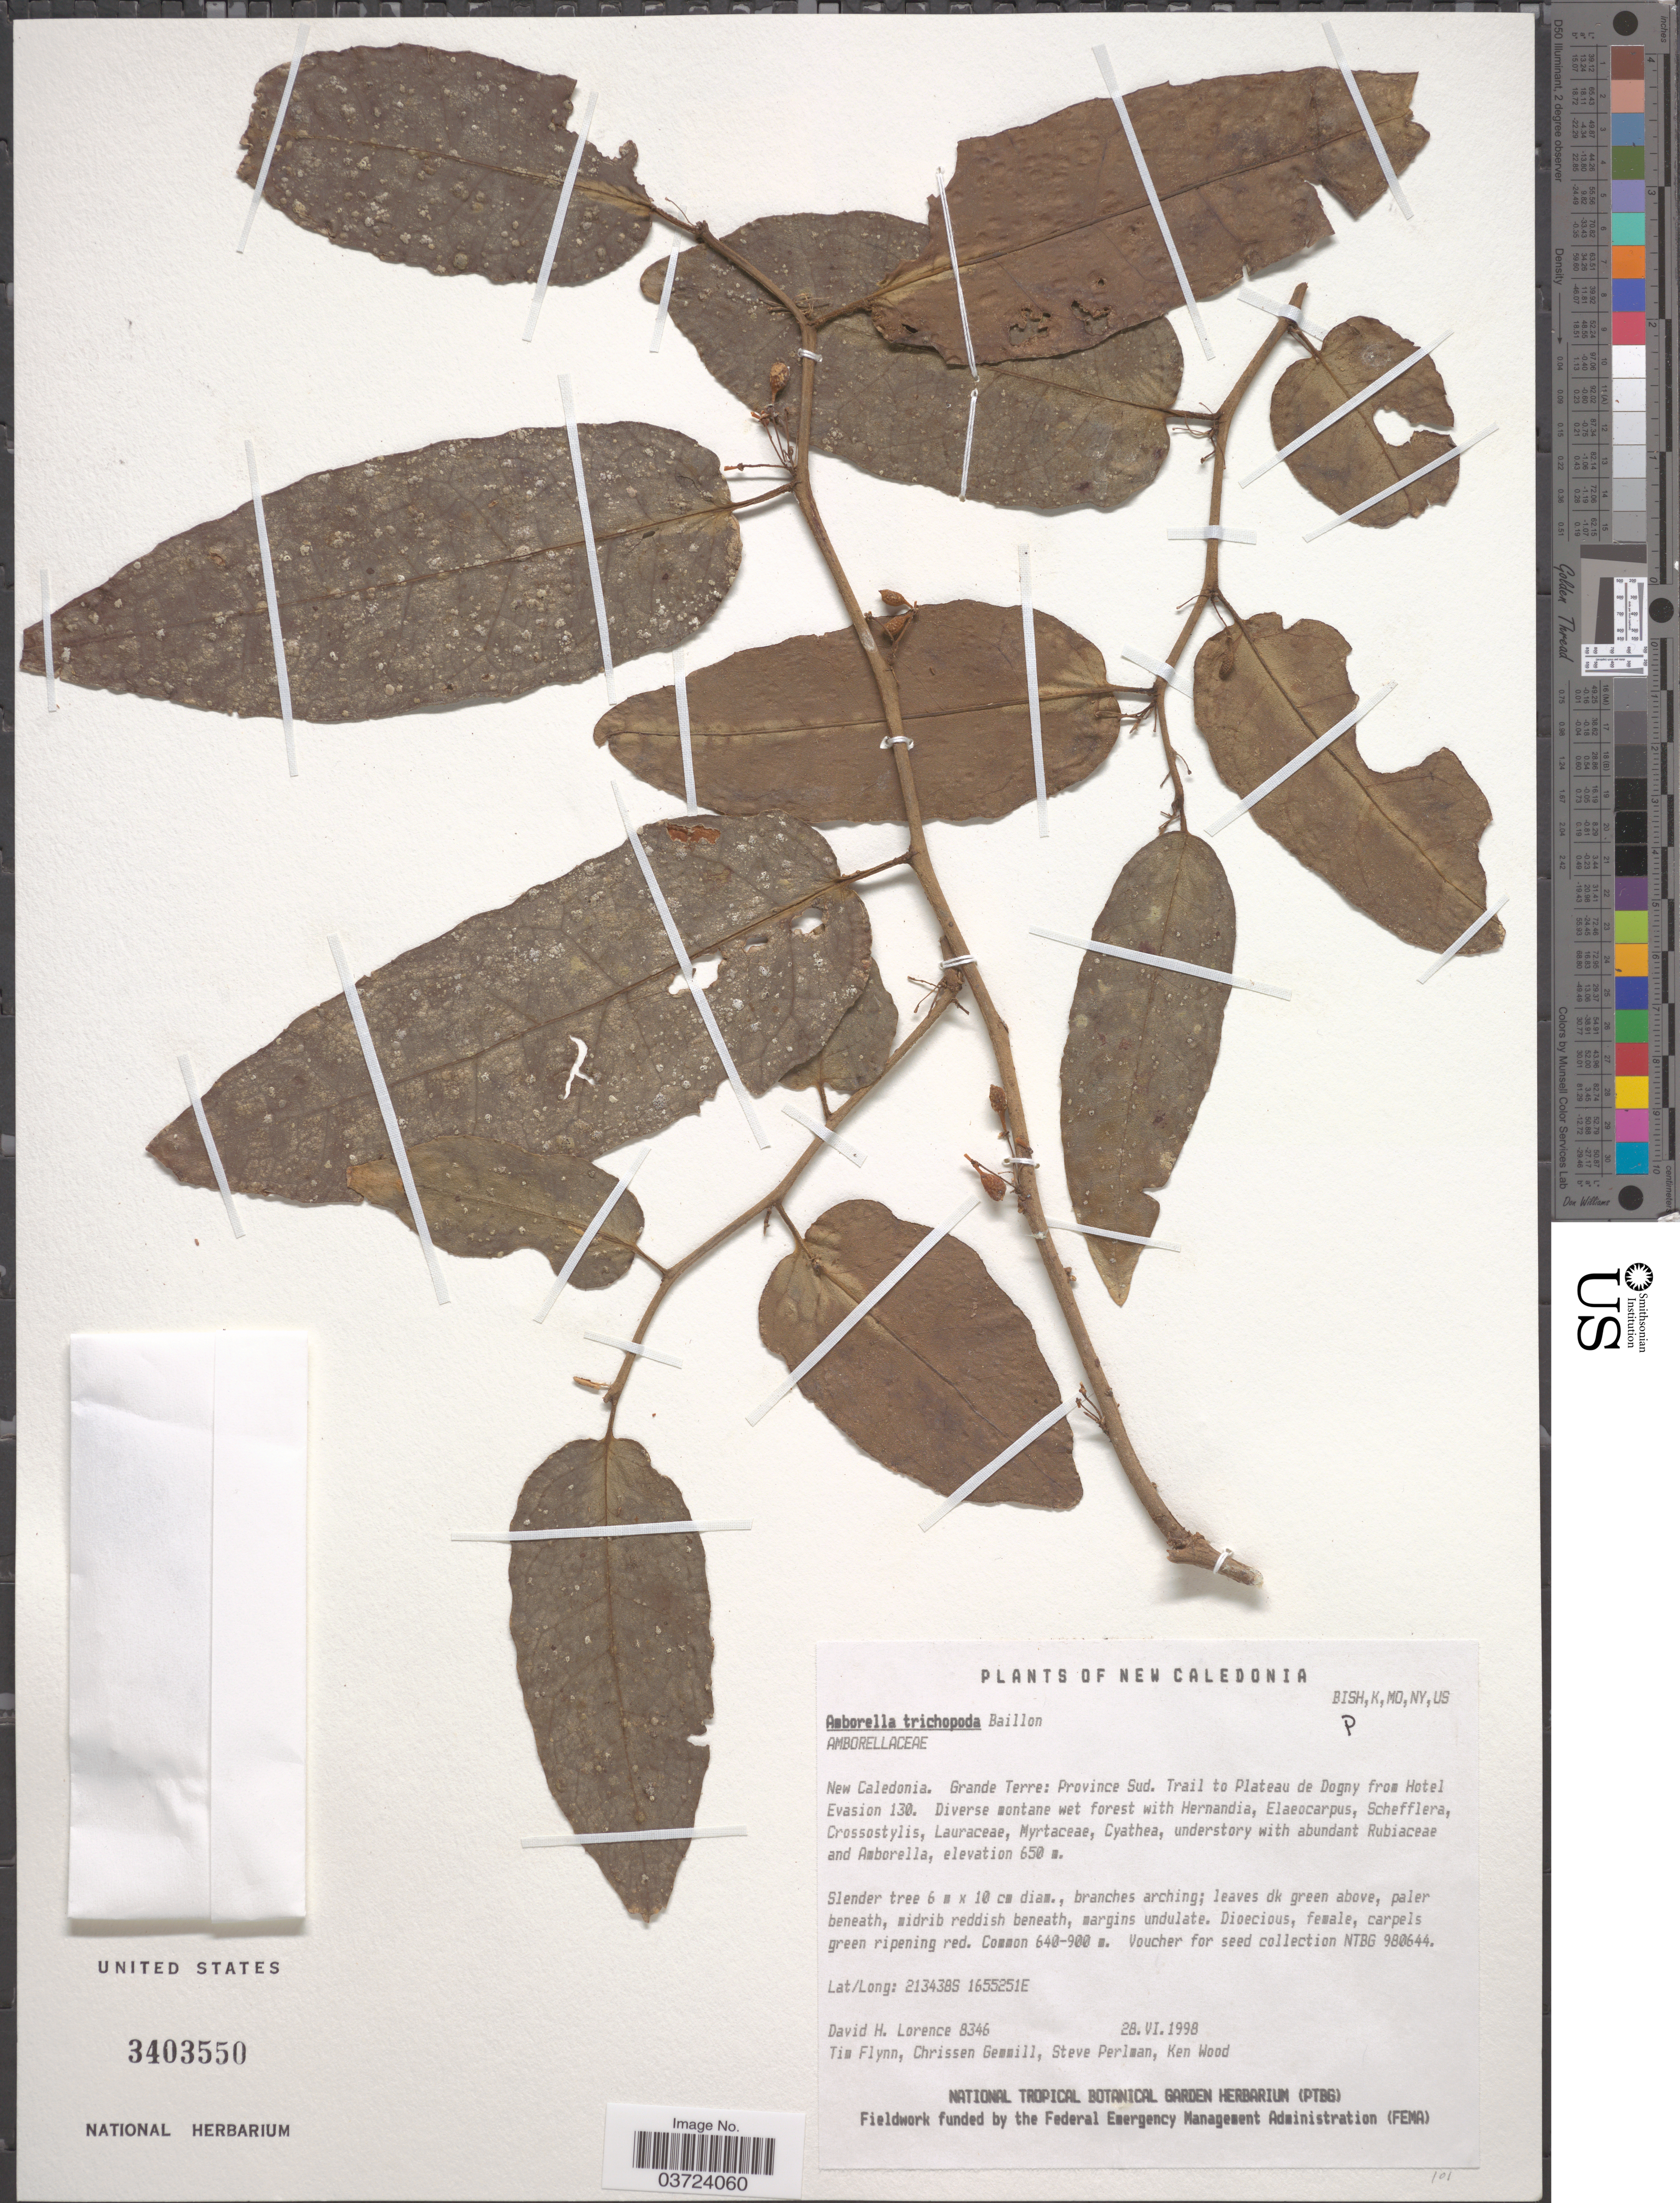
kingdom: Plantae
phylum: Tracheophyta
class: Magnoliopsida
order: Amborellales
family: Amborellaceae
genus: Amborella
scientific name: Amborella trichopoda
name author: Baill.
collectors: D. Lorence, T. Flynn, C. Gemmill, S. Perlman & K. Wood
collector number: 8346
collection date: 1998-06-28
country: New Caledonia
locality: Grande Terre: Province Sud. Trail to Plateau de Dogny from Hotel Evasion 130.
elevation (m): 650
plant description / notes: Fruit temporarily sampled for micro-CT scanning.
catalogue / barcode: US 3403550